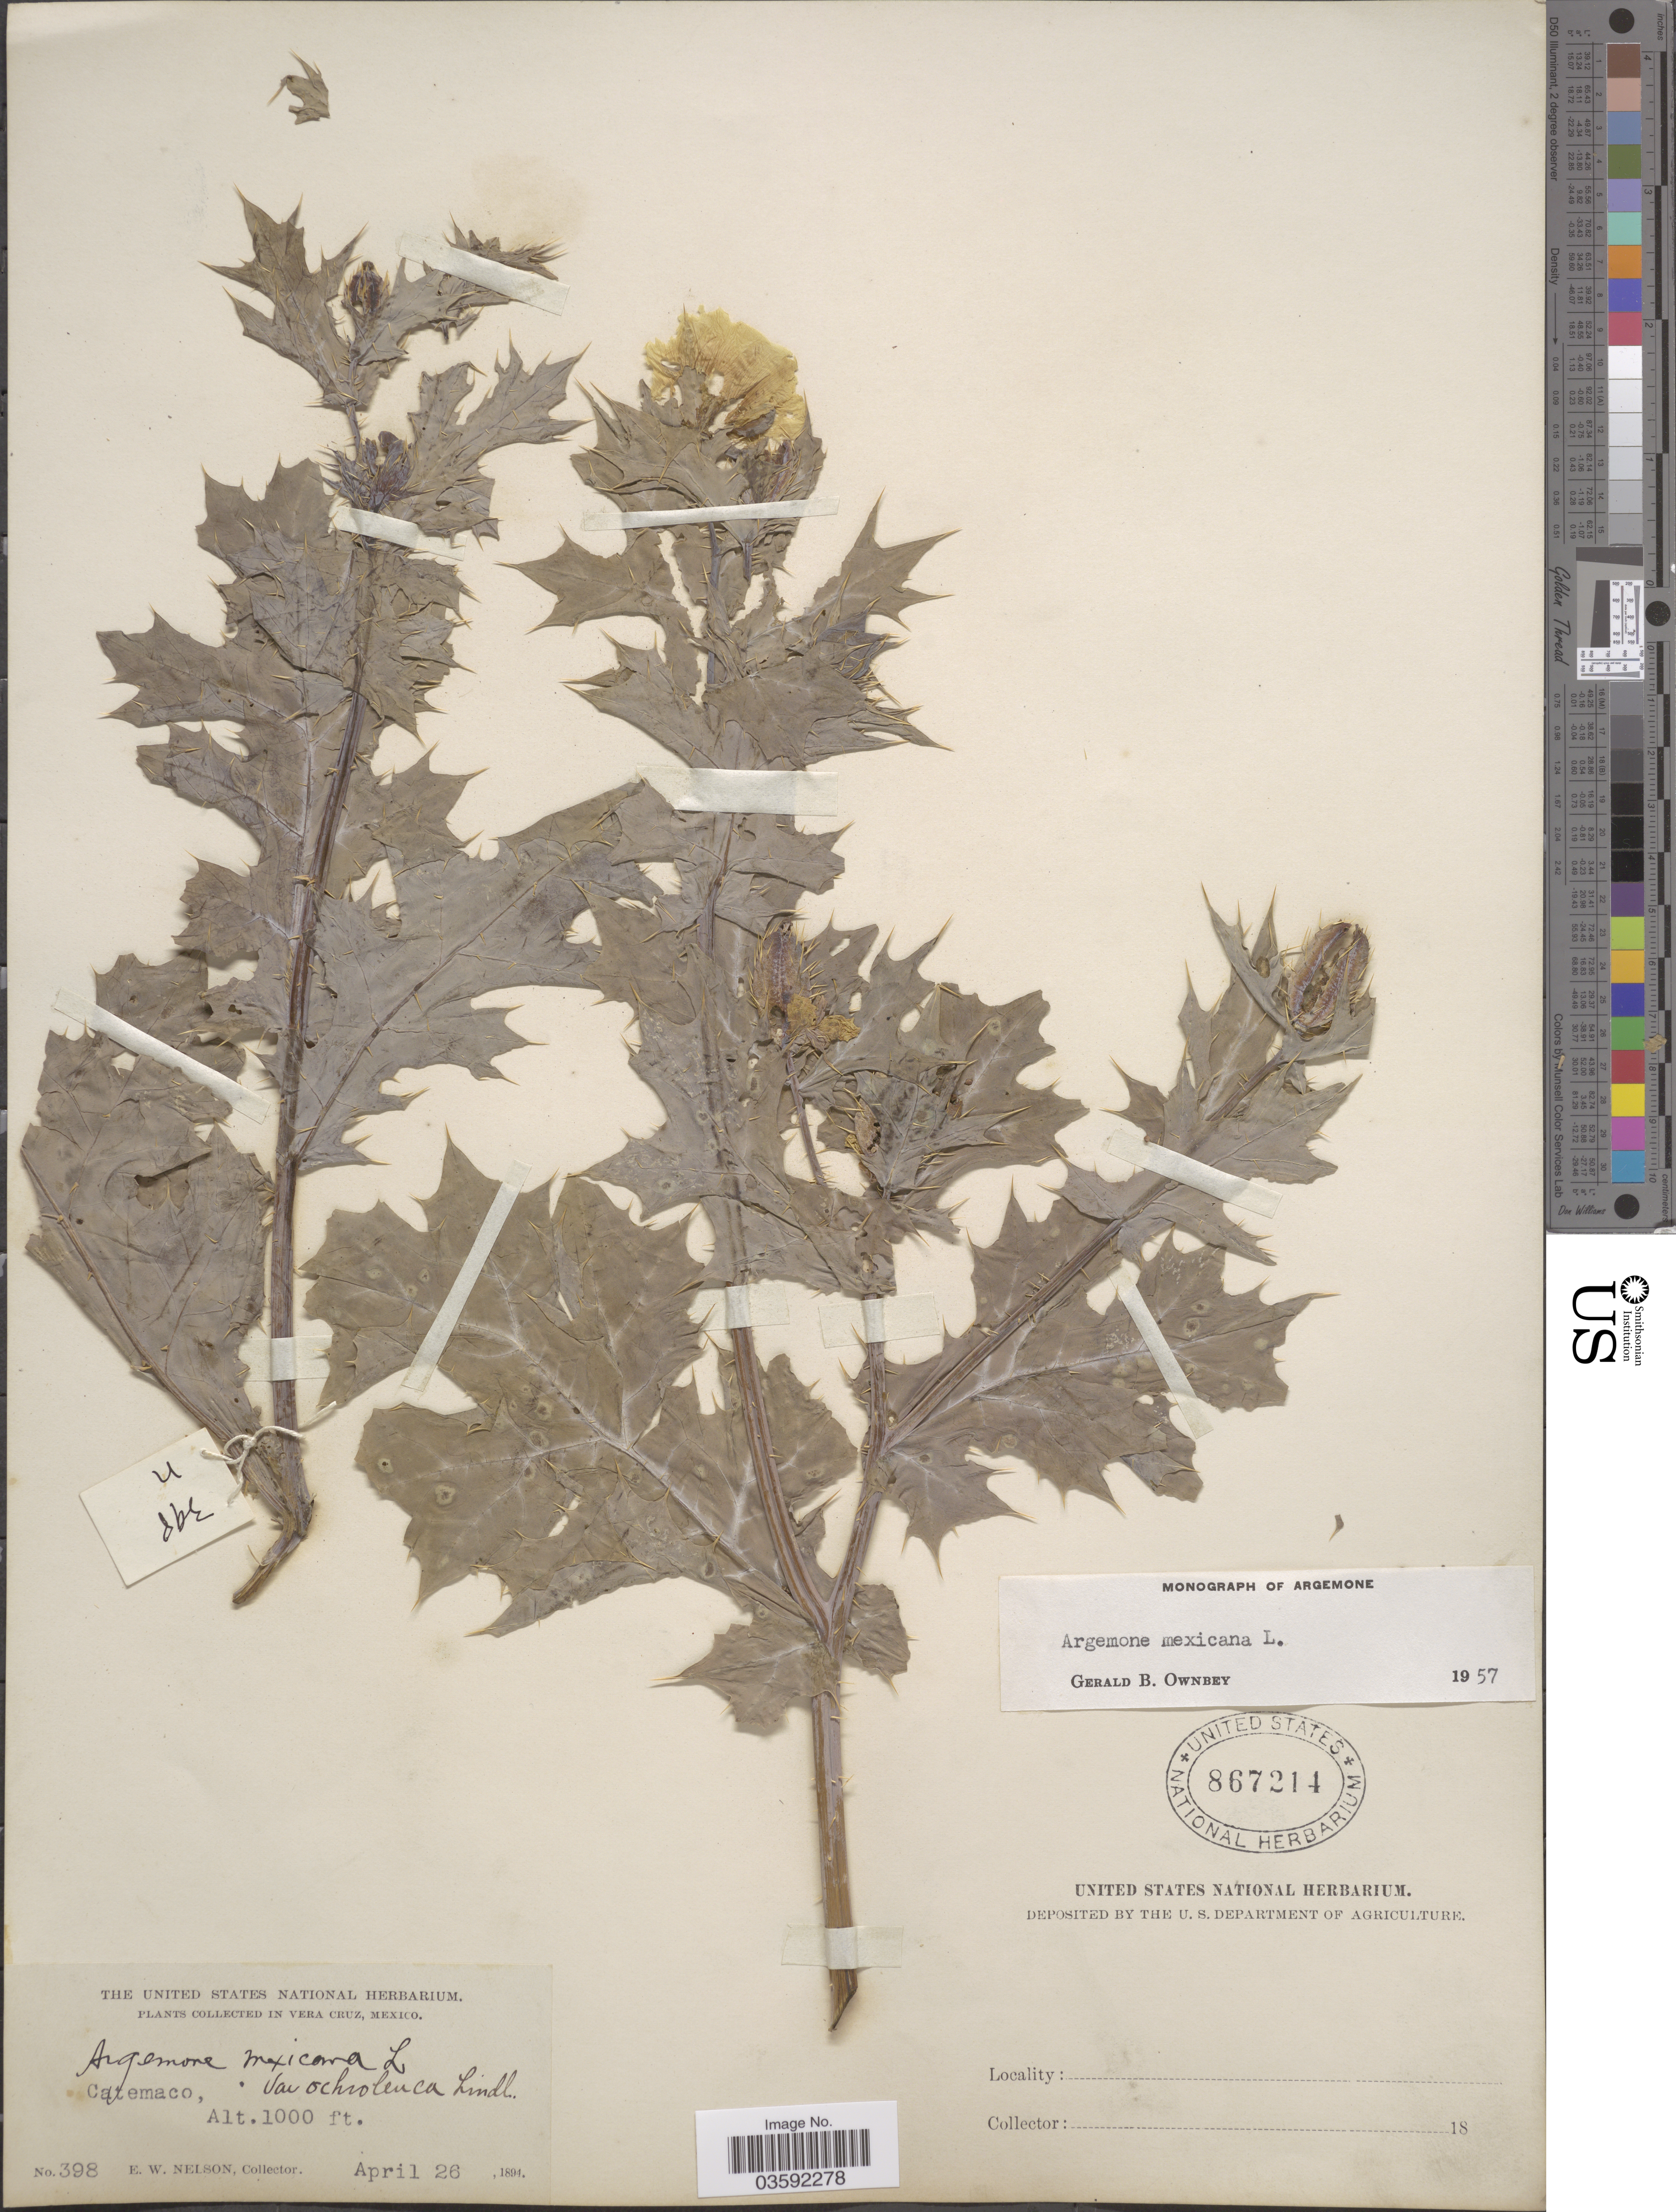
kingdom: Plantae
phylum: Tracheophyta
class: Magnoliopsida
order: Ranunculales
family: Papaveraceae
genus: Argemone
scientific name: Argemone mexicana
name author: L.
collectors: E. W. Nelson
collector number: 398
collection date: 1894-04-26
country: Mexico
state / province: Veracruz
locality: Vera Cruz. Catemaco.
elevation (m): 305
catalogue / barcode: US 867214